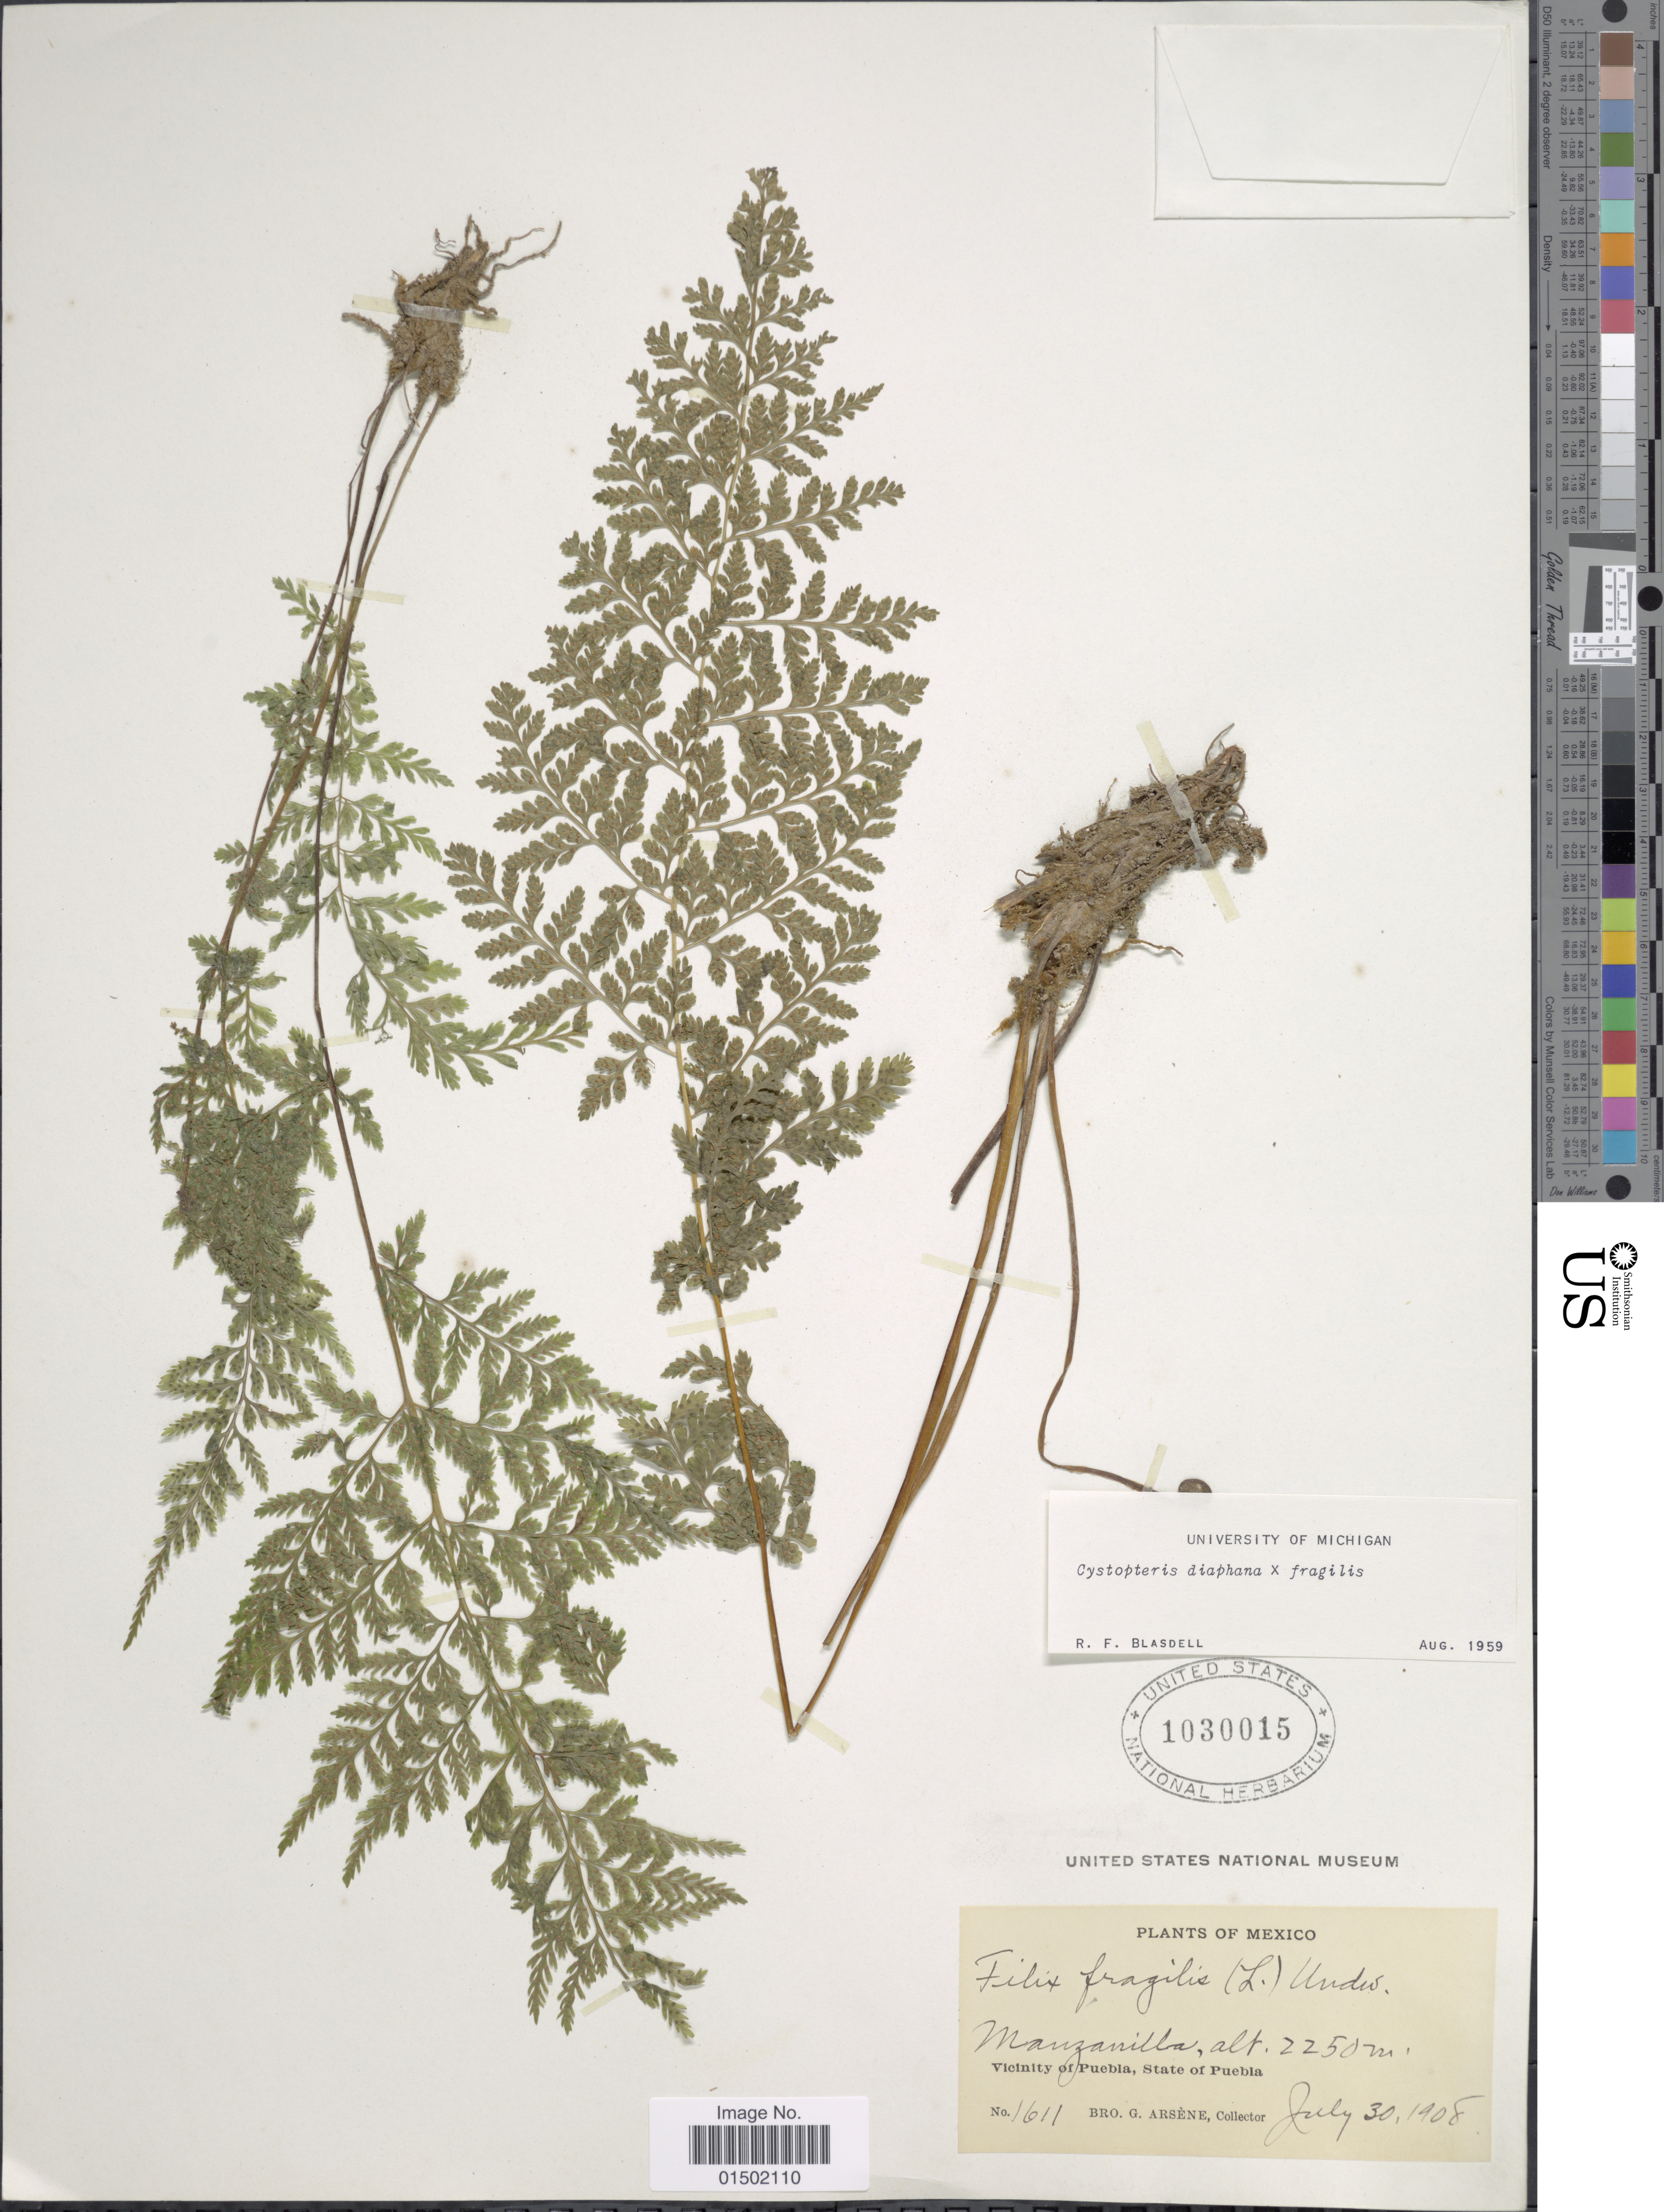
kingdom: Plantae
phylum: Tracheophyta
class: Polypodiopsida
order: Polypodiales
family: Cystopteridaceae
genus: Cystopteris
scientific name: Cystopteris diaphana x C. fragilis (L.) Bernh.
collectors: Bro. G. Arsène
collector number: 1611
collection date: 1908-07-30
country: Mexico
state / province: Puebla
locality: Manzanilla. Vicinity of Puebla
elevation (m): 2250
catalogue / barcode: US 1030015